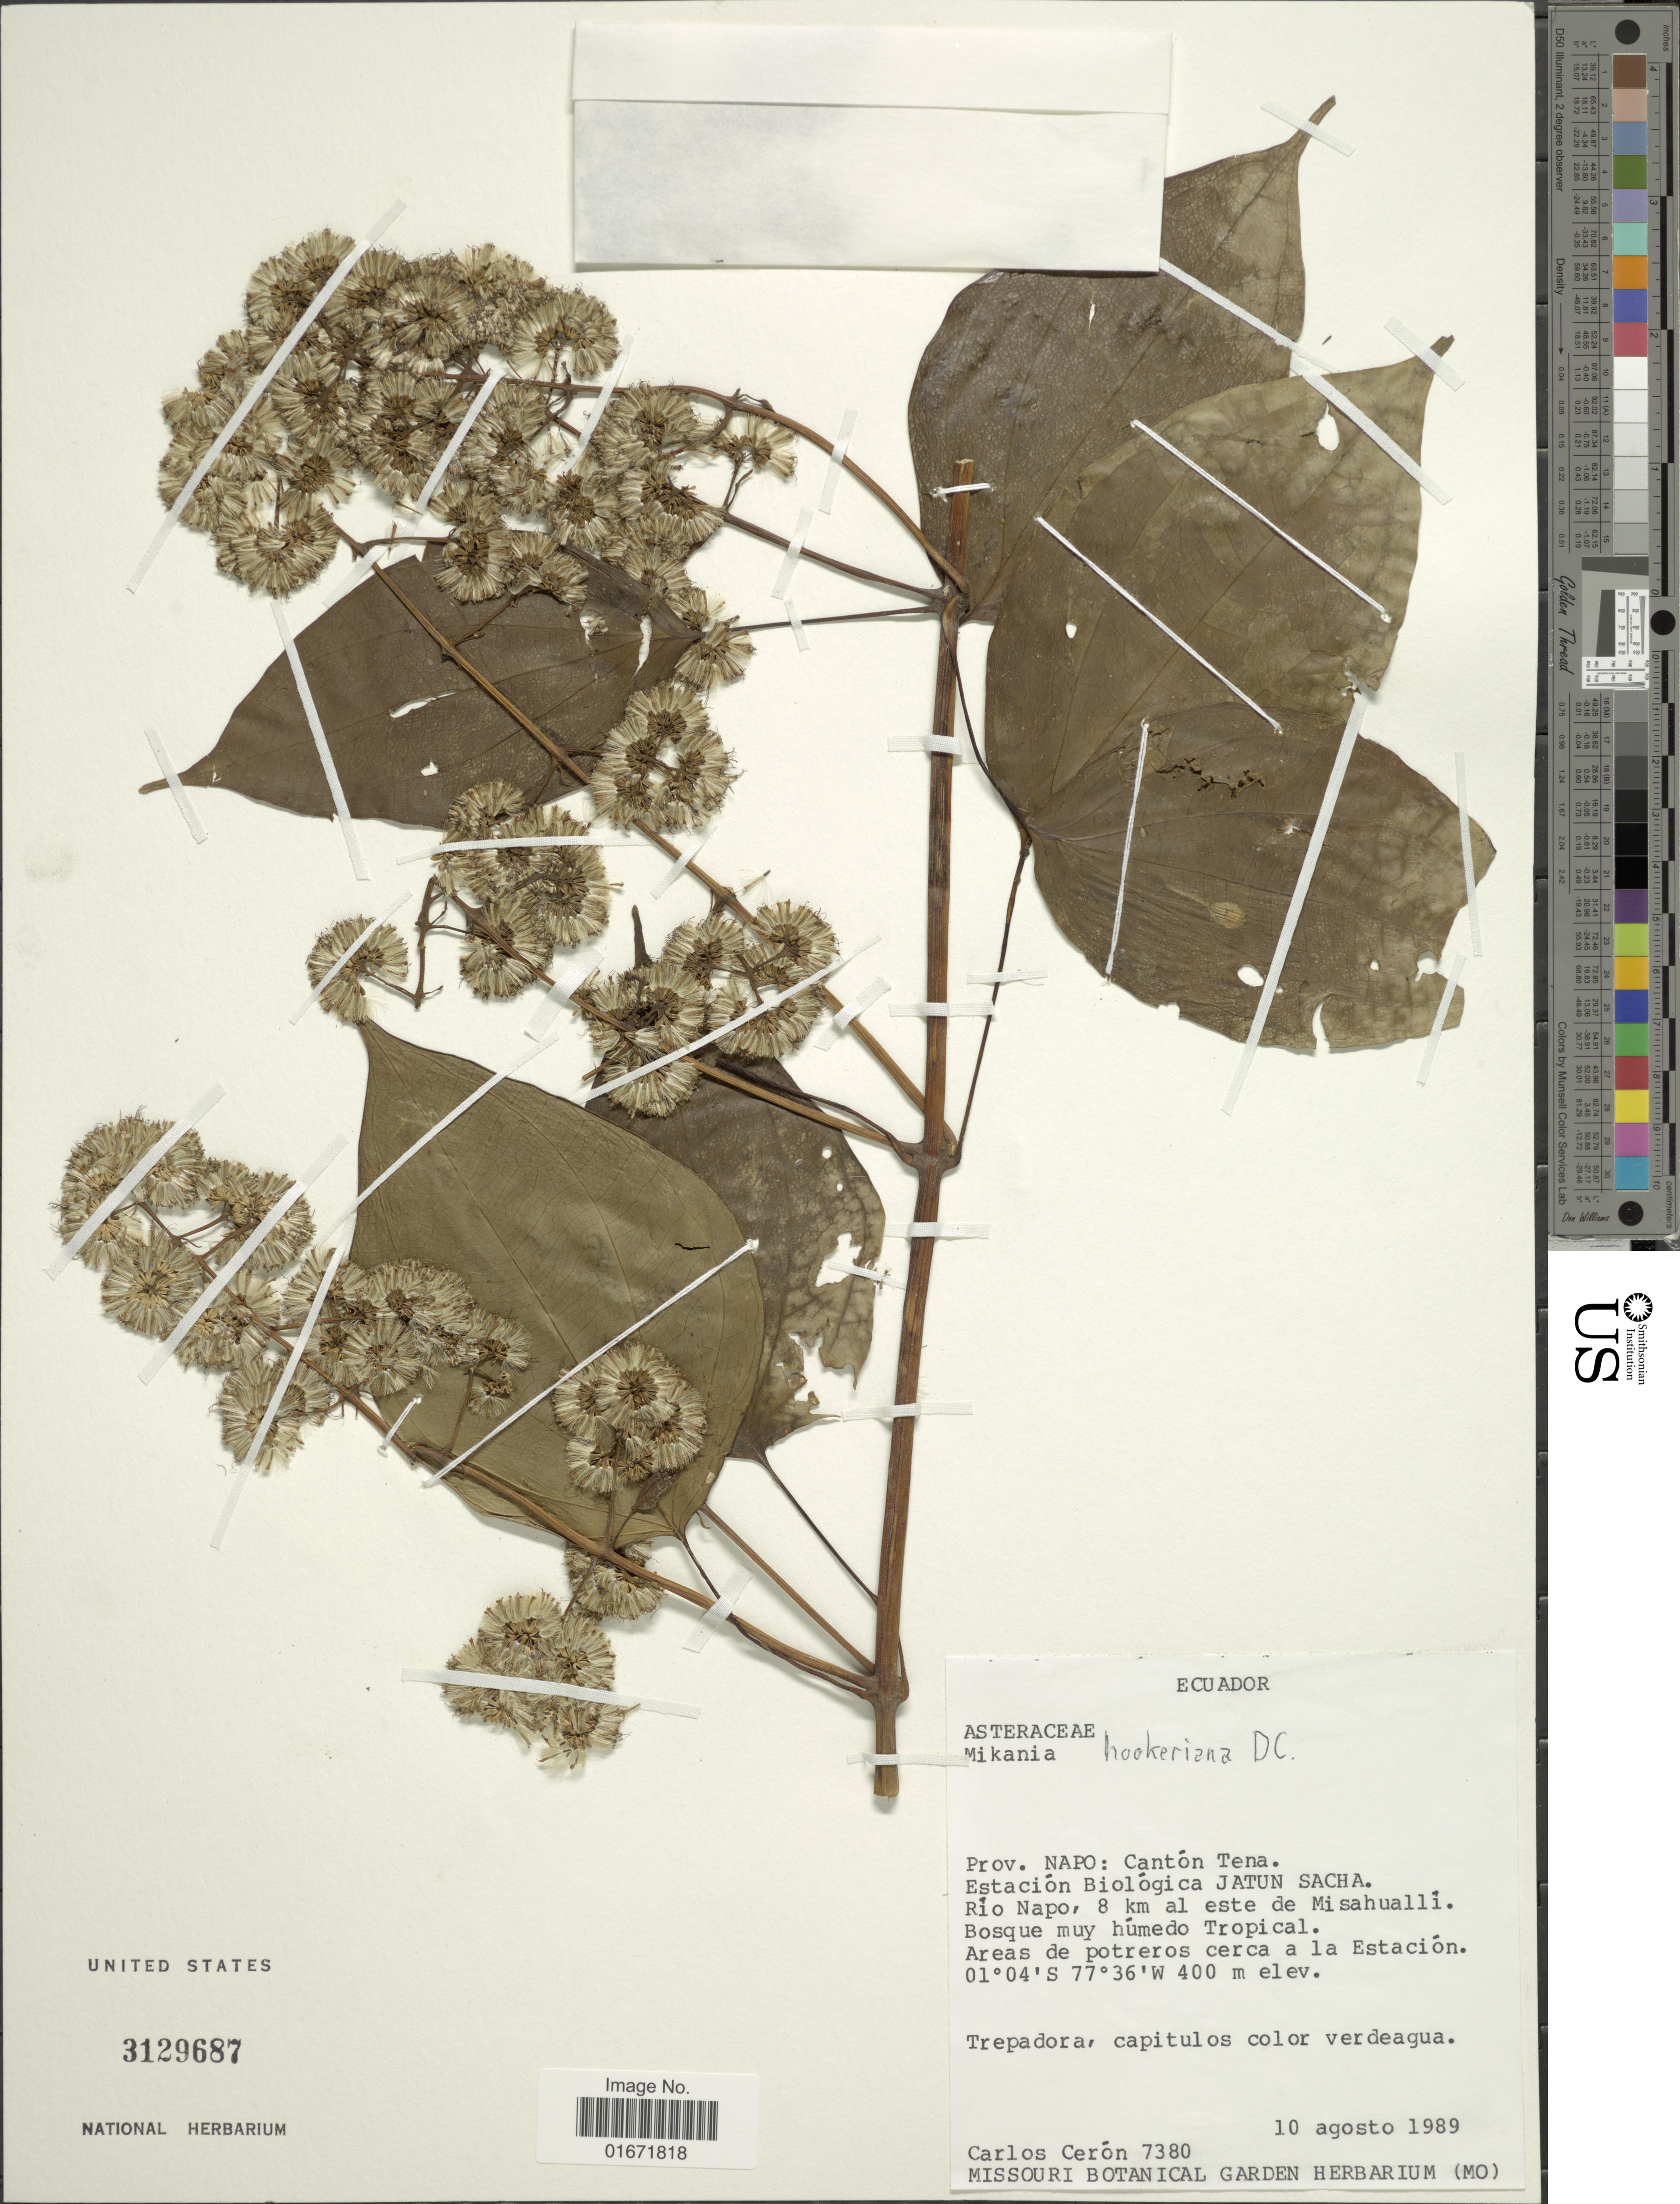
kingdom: Plantae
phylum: Tracheophyta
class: Magnoliopsida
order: Asterales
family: Asteraceae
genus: Mikania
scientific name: Mikania hookeriana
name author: DC.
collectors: C. E. Cerón M.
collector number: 7380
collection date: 1989-08-10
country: Ecuador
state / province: Napo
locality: Prov. Napo: Cantón Tena. Estación Biológica Jatun Sacha. Rio Napo, 8 km al este de Misahualli. Bosque muy húmedo Tropical. Areas de potreros cerca a la Estación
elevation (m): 400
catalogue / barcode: US 3129687